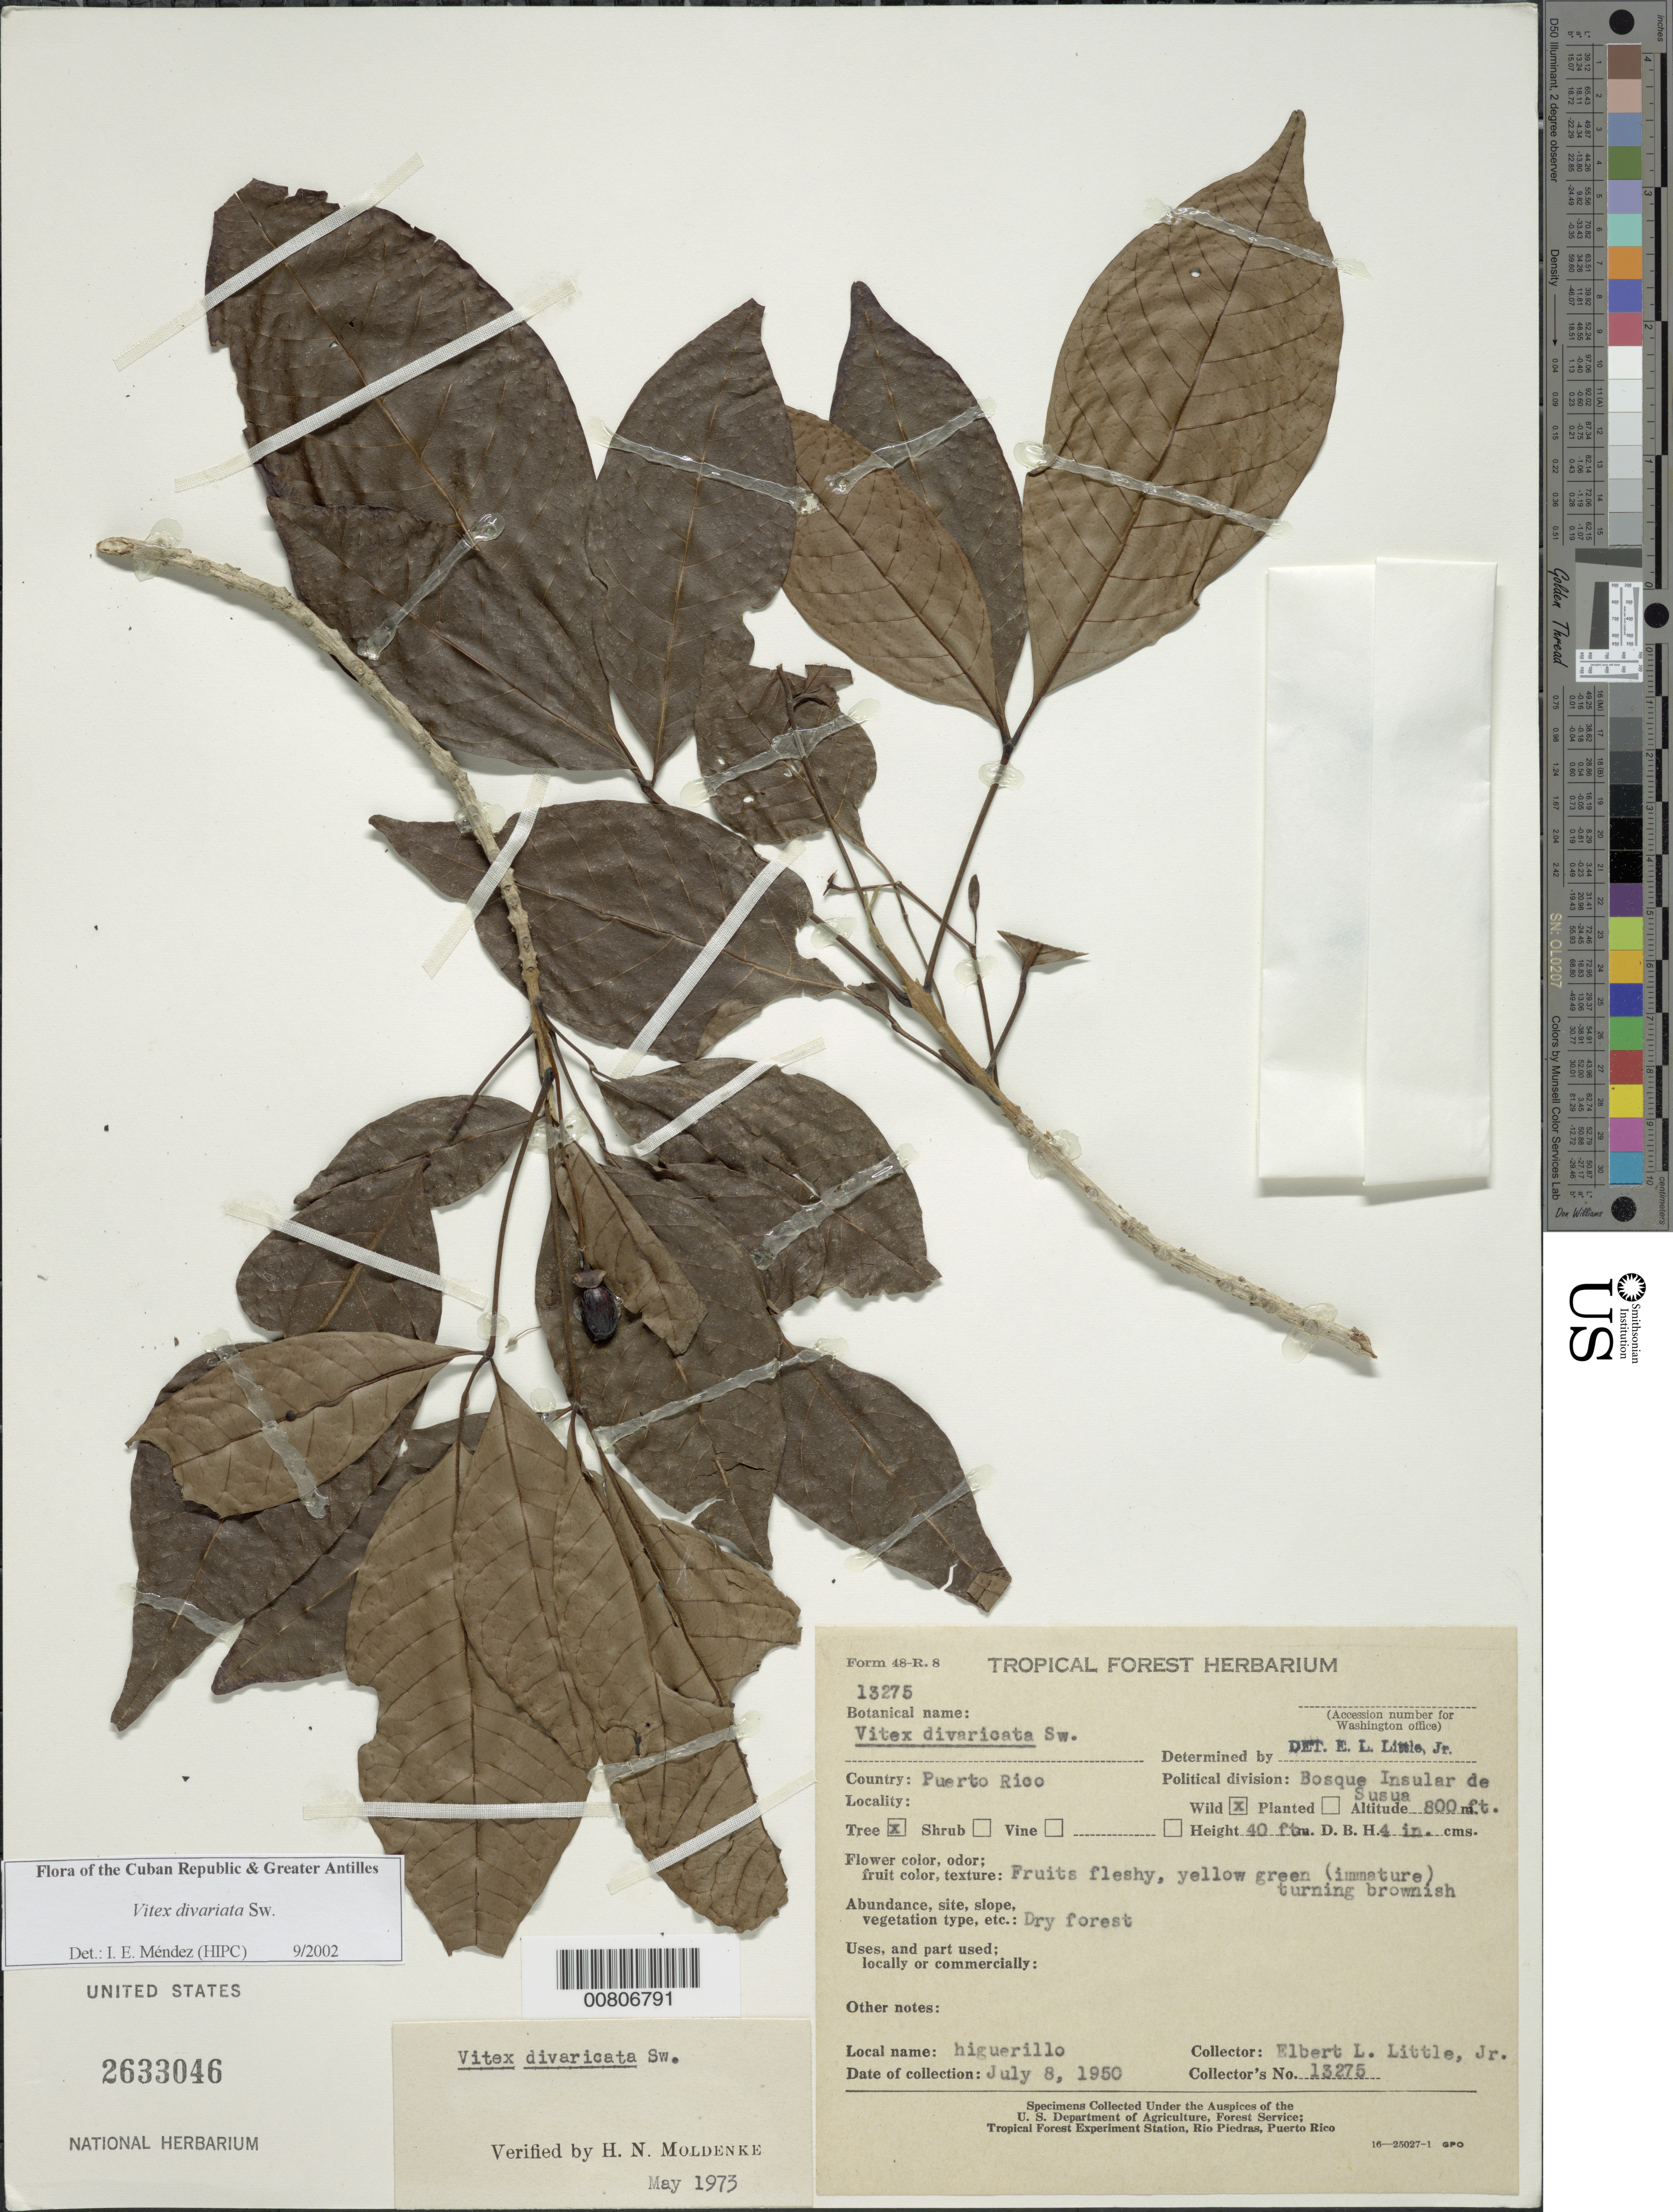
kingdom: Plantae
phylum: Tracheophyta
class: Magnoliopsida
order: Lamiales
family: Lamiaceae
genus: Vitex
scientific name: Vitex divaricata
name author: Sw.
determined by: Méndez, Isidro E., (HIPC)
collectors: E. L. Little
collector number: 13275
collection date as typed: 08 Jul 1950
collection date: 1950-07-08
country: Puerto Rico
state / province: Sabana Grande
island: Puerto Rico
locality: Bosque Insular de Susua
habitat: Dry forest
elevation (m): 244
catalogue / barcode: US 2633046